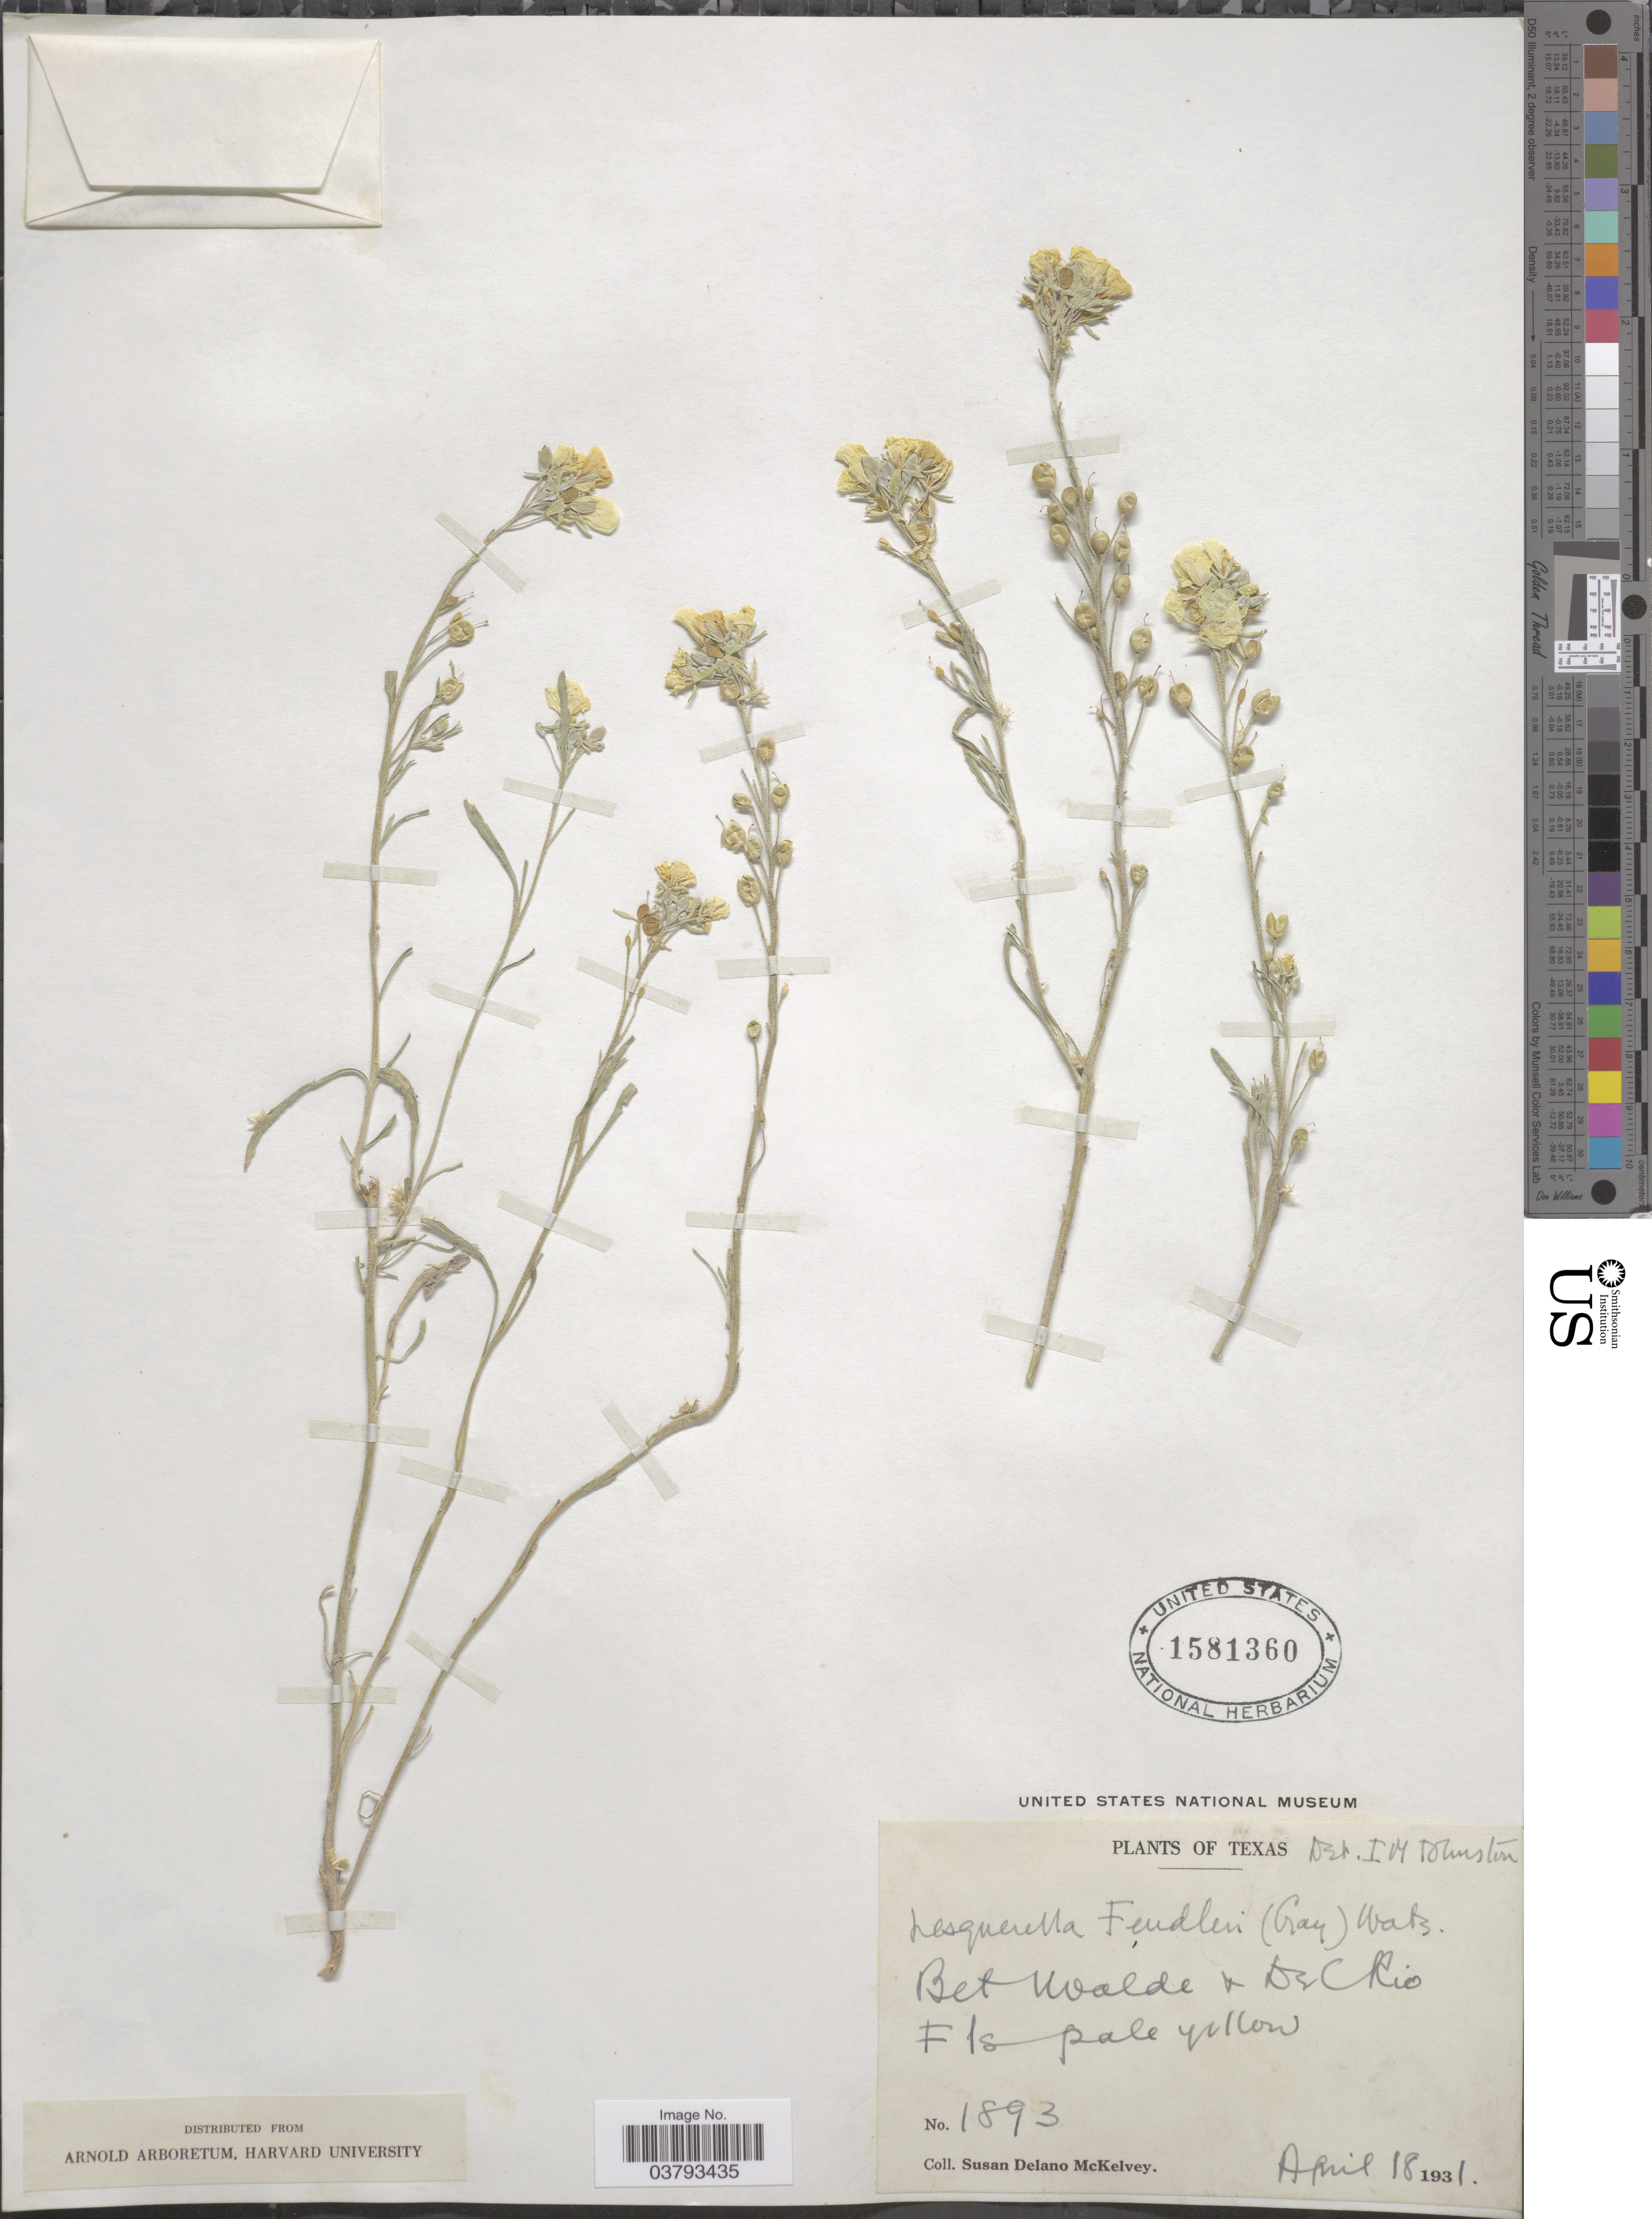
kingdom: Plantae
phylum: Tracheophyta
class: Magnoliopsida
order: Brassicales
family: Brassicaceae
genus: Lesquerella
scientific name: Lesquerella fendleri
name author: (A. Gray) S. Watson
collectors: S. A. McKelvey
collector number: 1893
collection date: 1931-04-18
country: United States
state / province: Texas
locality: Bet Uvalde & Del Rio.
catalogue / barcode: US 1581360